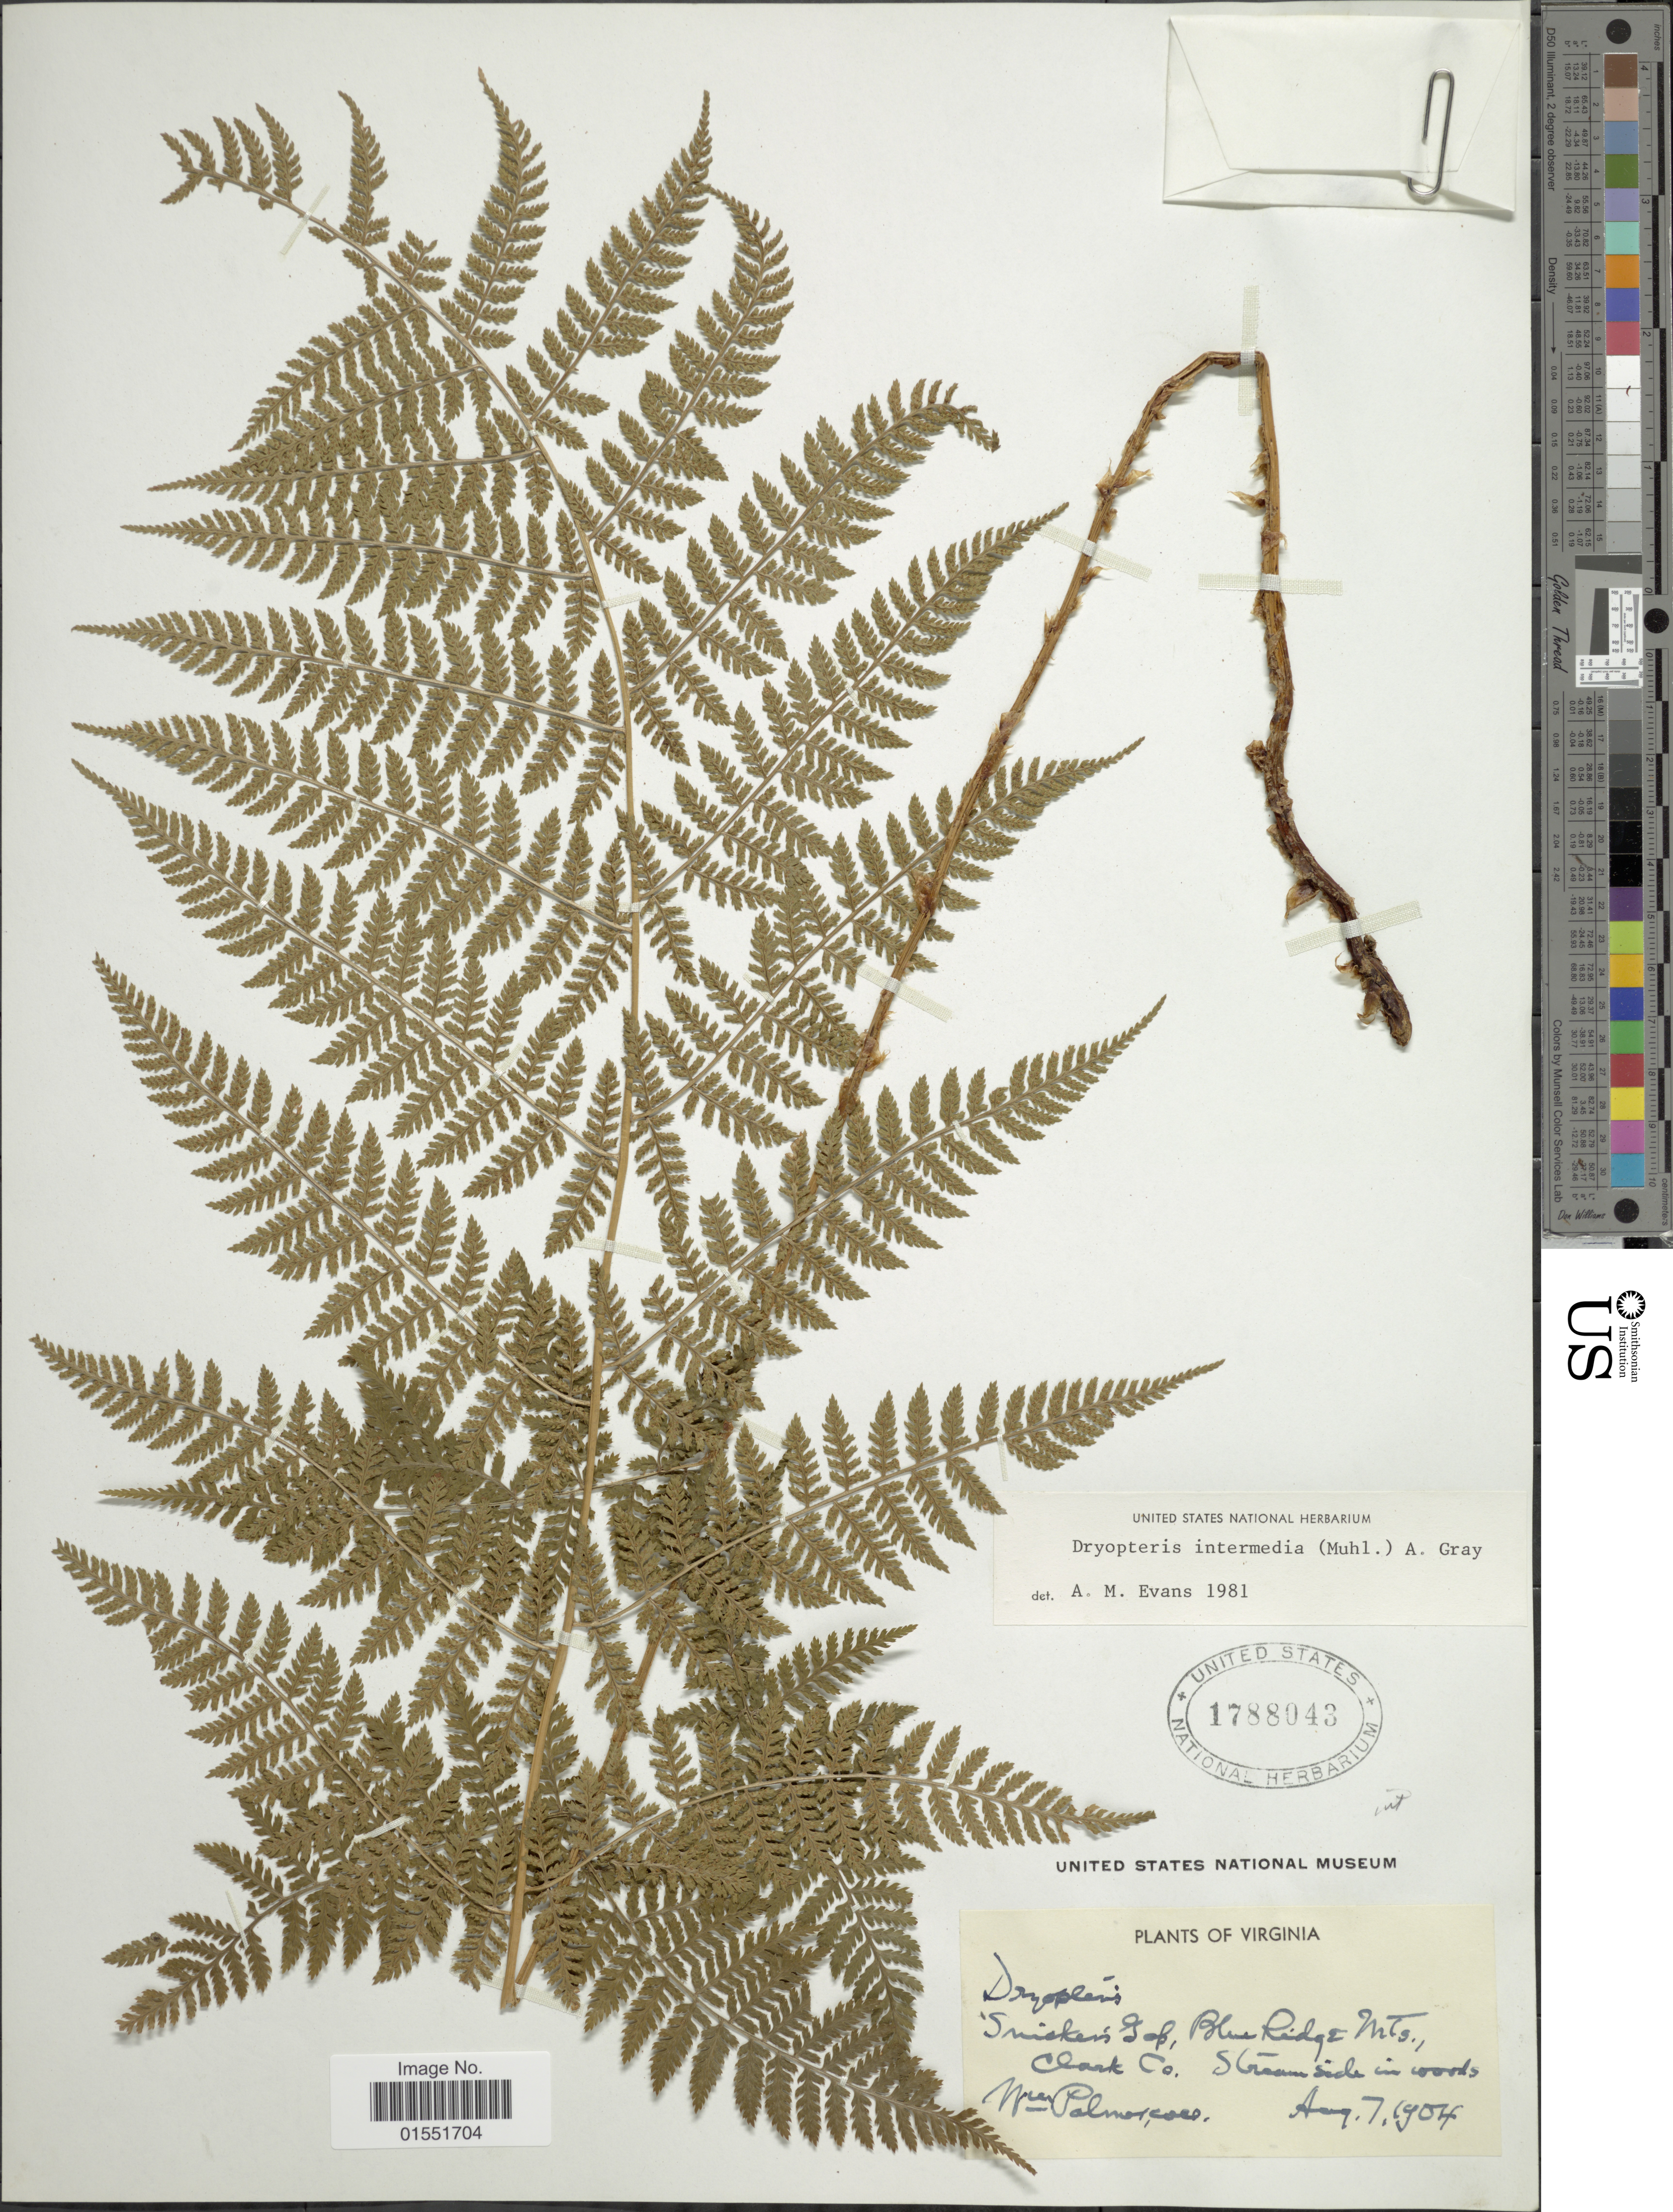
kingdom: Plantae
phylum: Tracheophyta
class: Polypodiopsida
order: Polypodiales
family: Dryopteridaceae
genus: Dryopteris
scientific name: Dryopteris intermedia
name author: (Muhl.) A. Gray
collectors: W. Palmer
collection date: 1904-08-07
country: United States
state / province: Virginia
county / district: Clarke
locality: Snicker's Top, Blue Ridge Mts., Clark Co.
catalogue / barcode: US 1788043